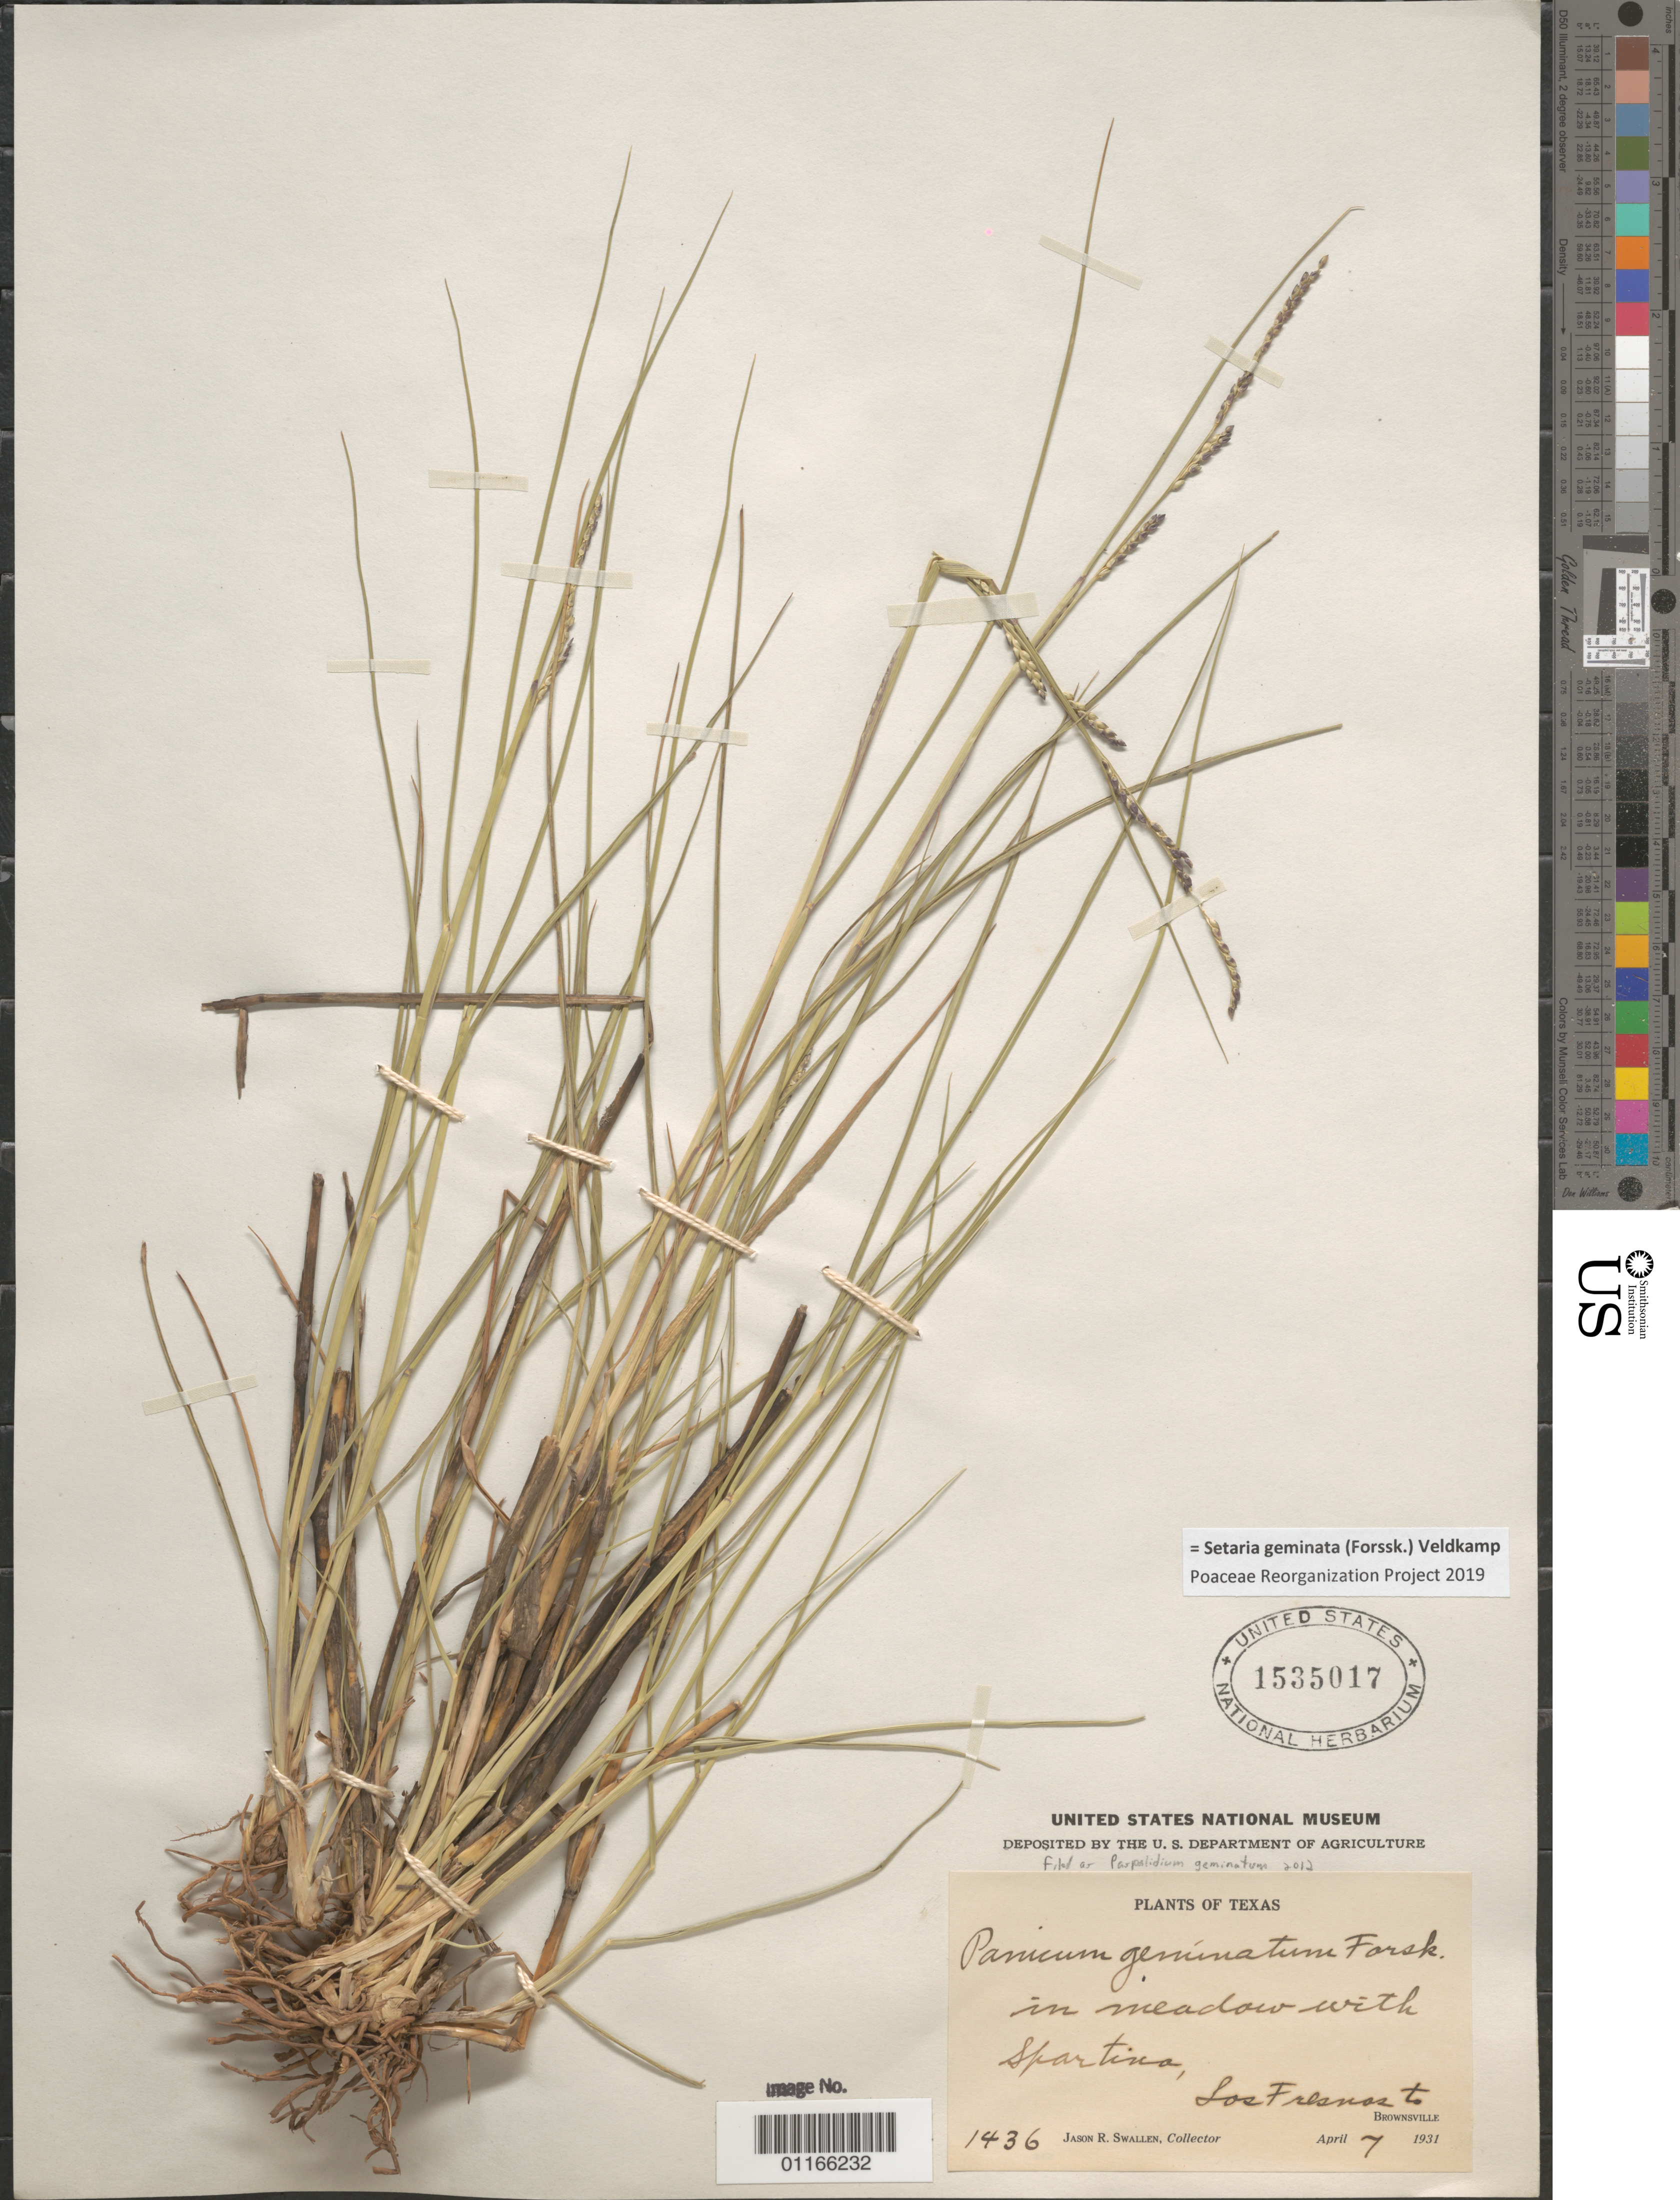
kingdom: Plantae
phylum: Tracheophyta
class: Liliopsida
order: Poales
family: Poaceae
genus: Setaria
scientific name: Setaria geminata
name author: (Forssk.) Veldkamp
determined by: Poaceae Reorganization Project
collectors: J. R. Swallen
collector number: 1436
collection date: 1931-04-07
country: United States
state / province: Texas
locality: Los Fresnos to Brownsville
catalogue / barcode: US 1535017